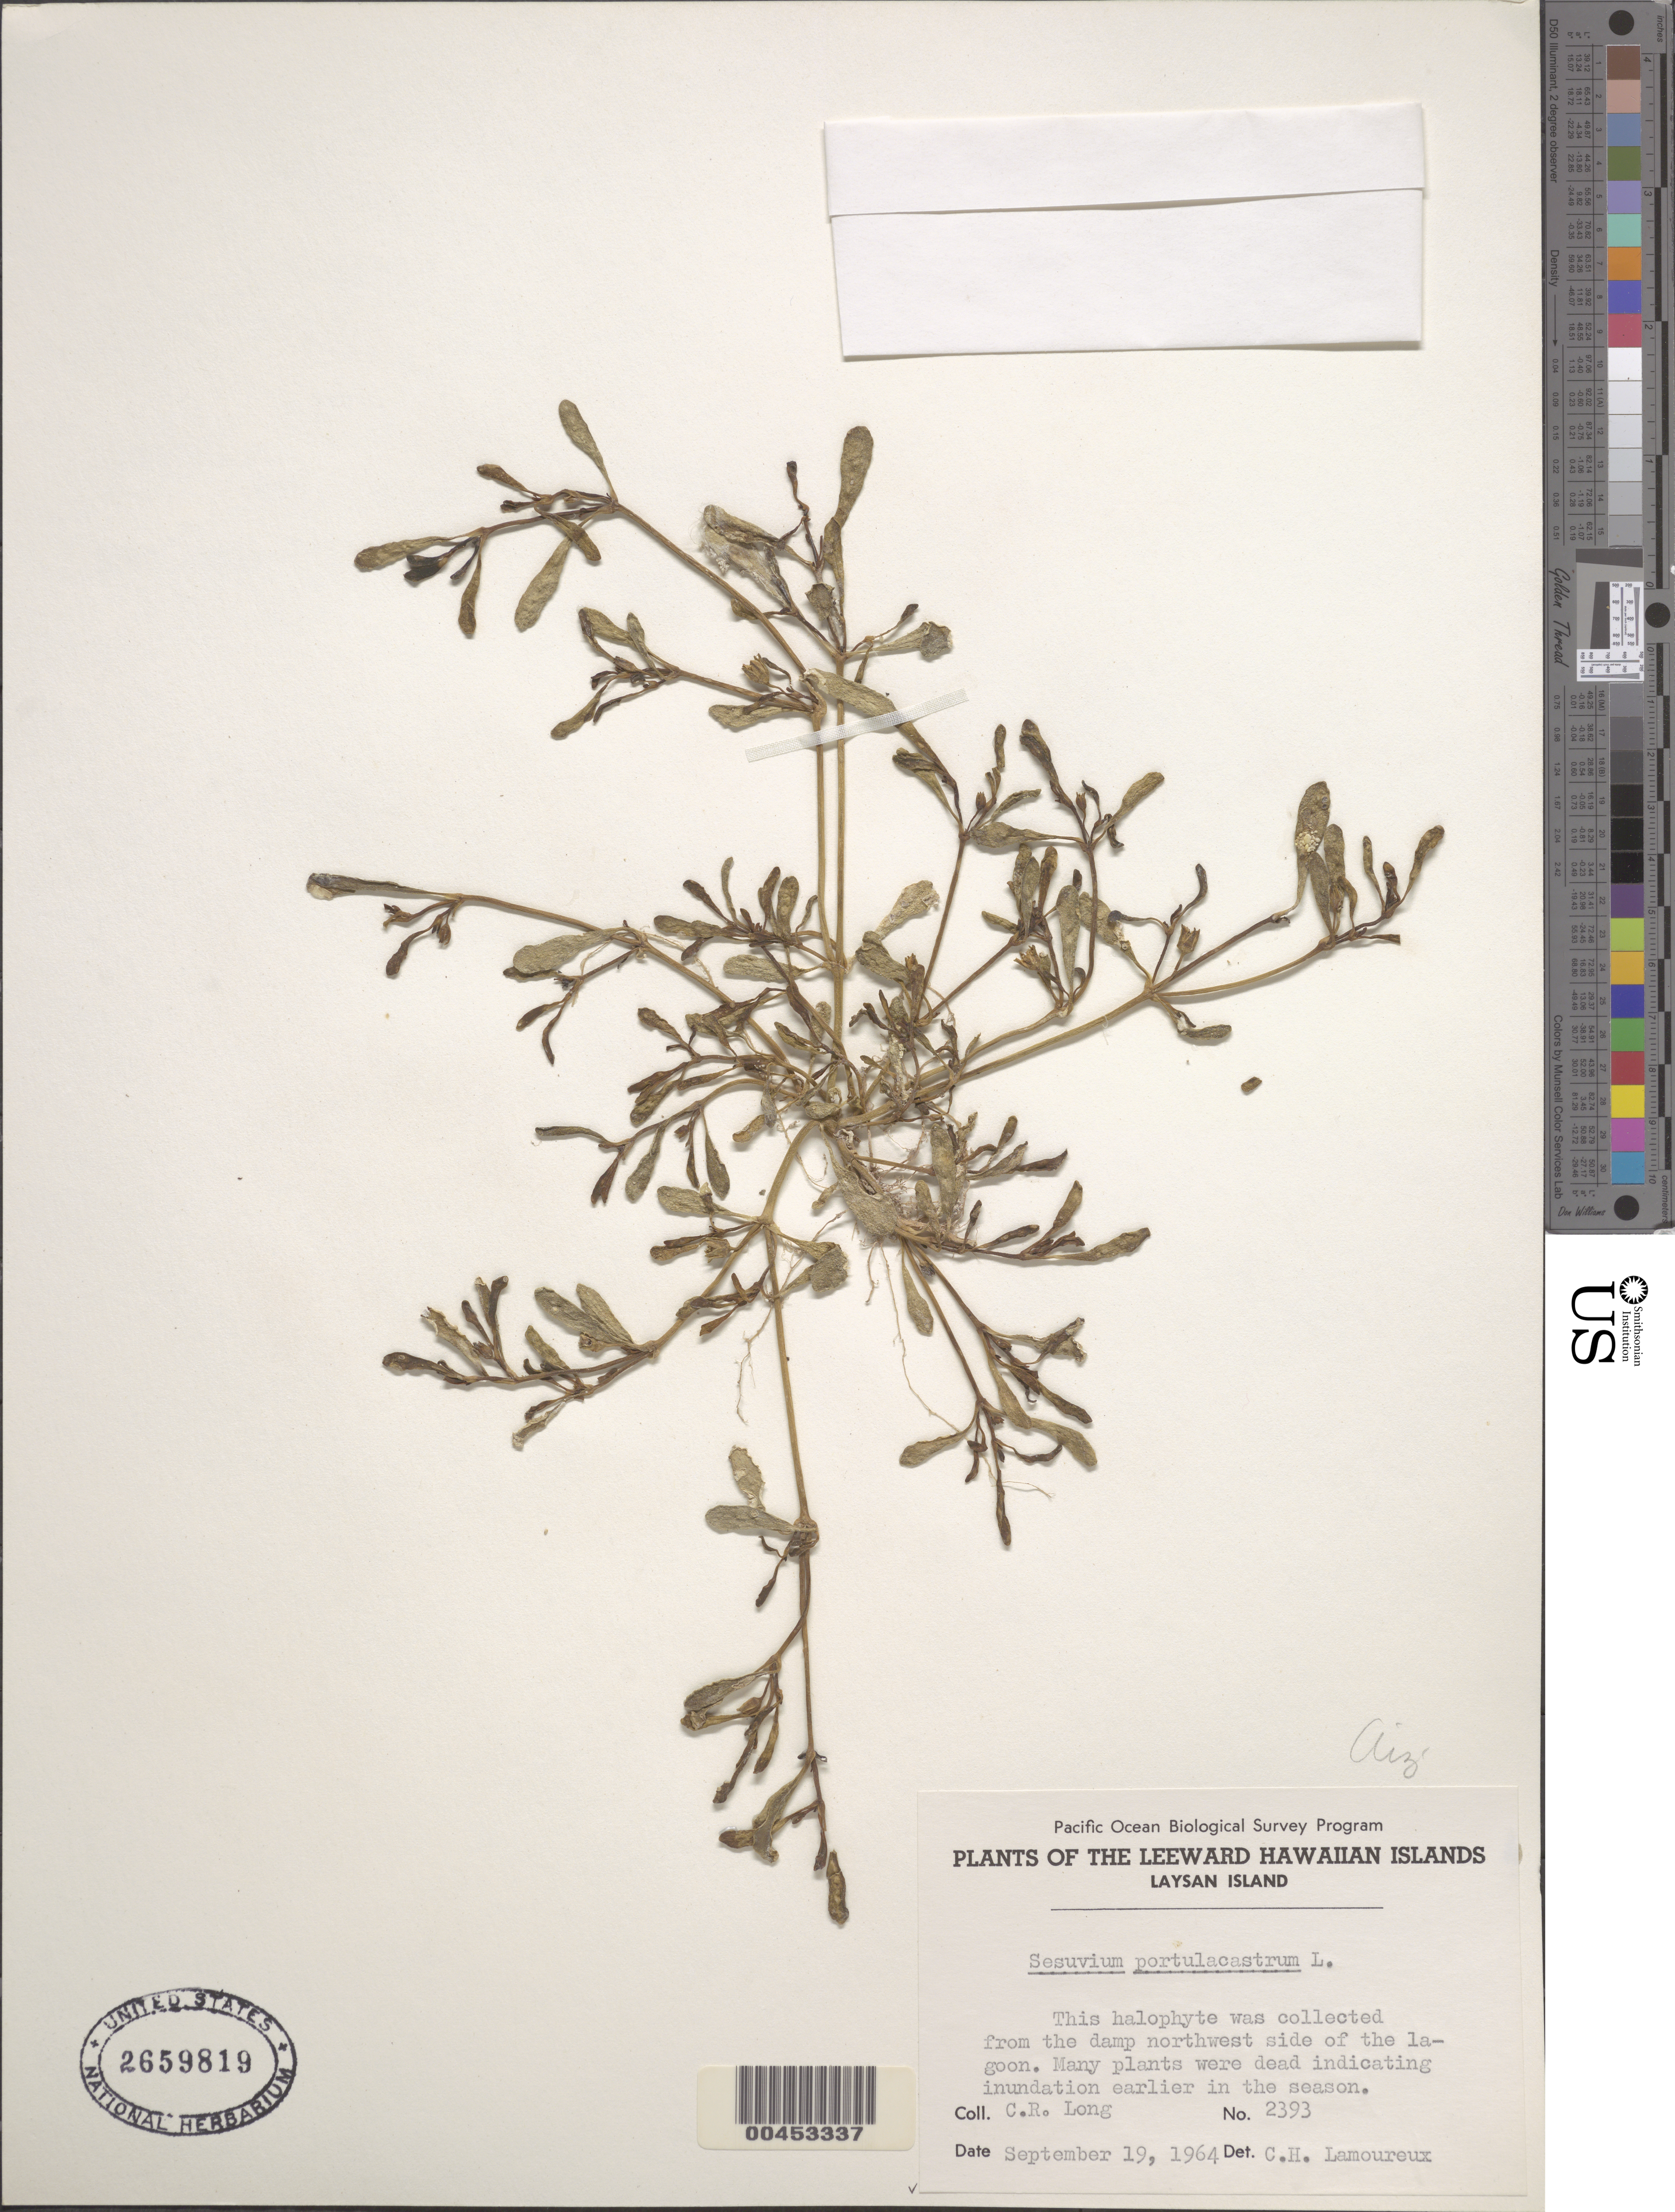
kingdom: Plantae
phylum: Tracheophyta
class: Magnoliopsida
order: Caryophyllales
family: Aizoaceae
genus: Sesuvium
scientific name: Sesuvium portulacastrum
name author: (L.) L.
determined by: Lamoureux, C. H.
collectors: C. Long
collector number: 2393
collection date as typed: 19 Sep 1964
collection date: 1964-09-19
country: United States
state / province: Hawaii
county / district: Honolulu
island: Laysan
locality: From the damp NW side of the lagoon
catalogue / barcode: US 2659819